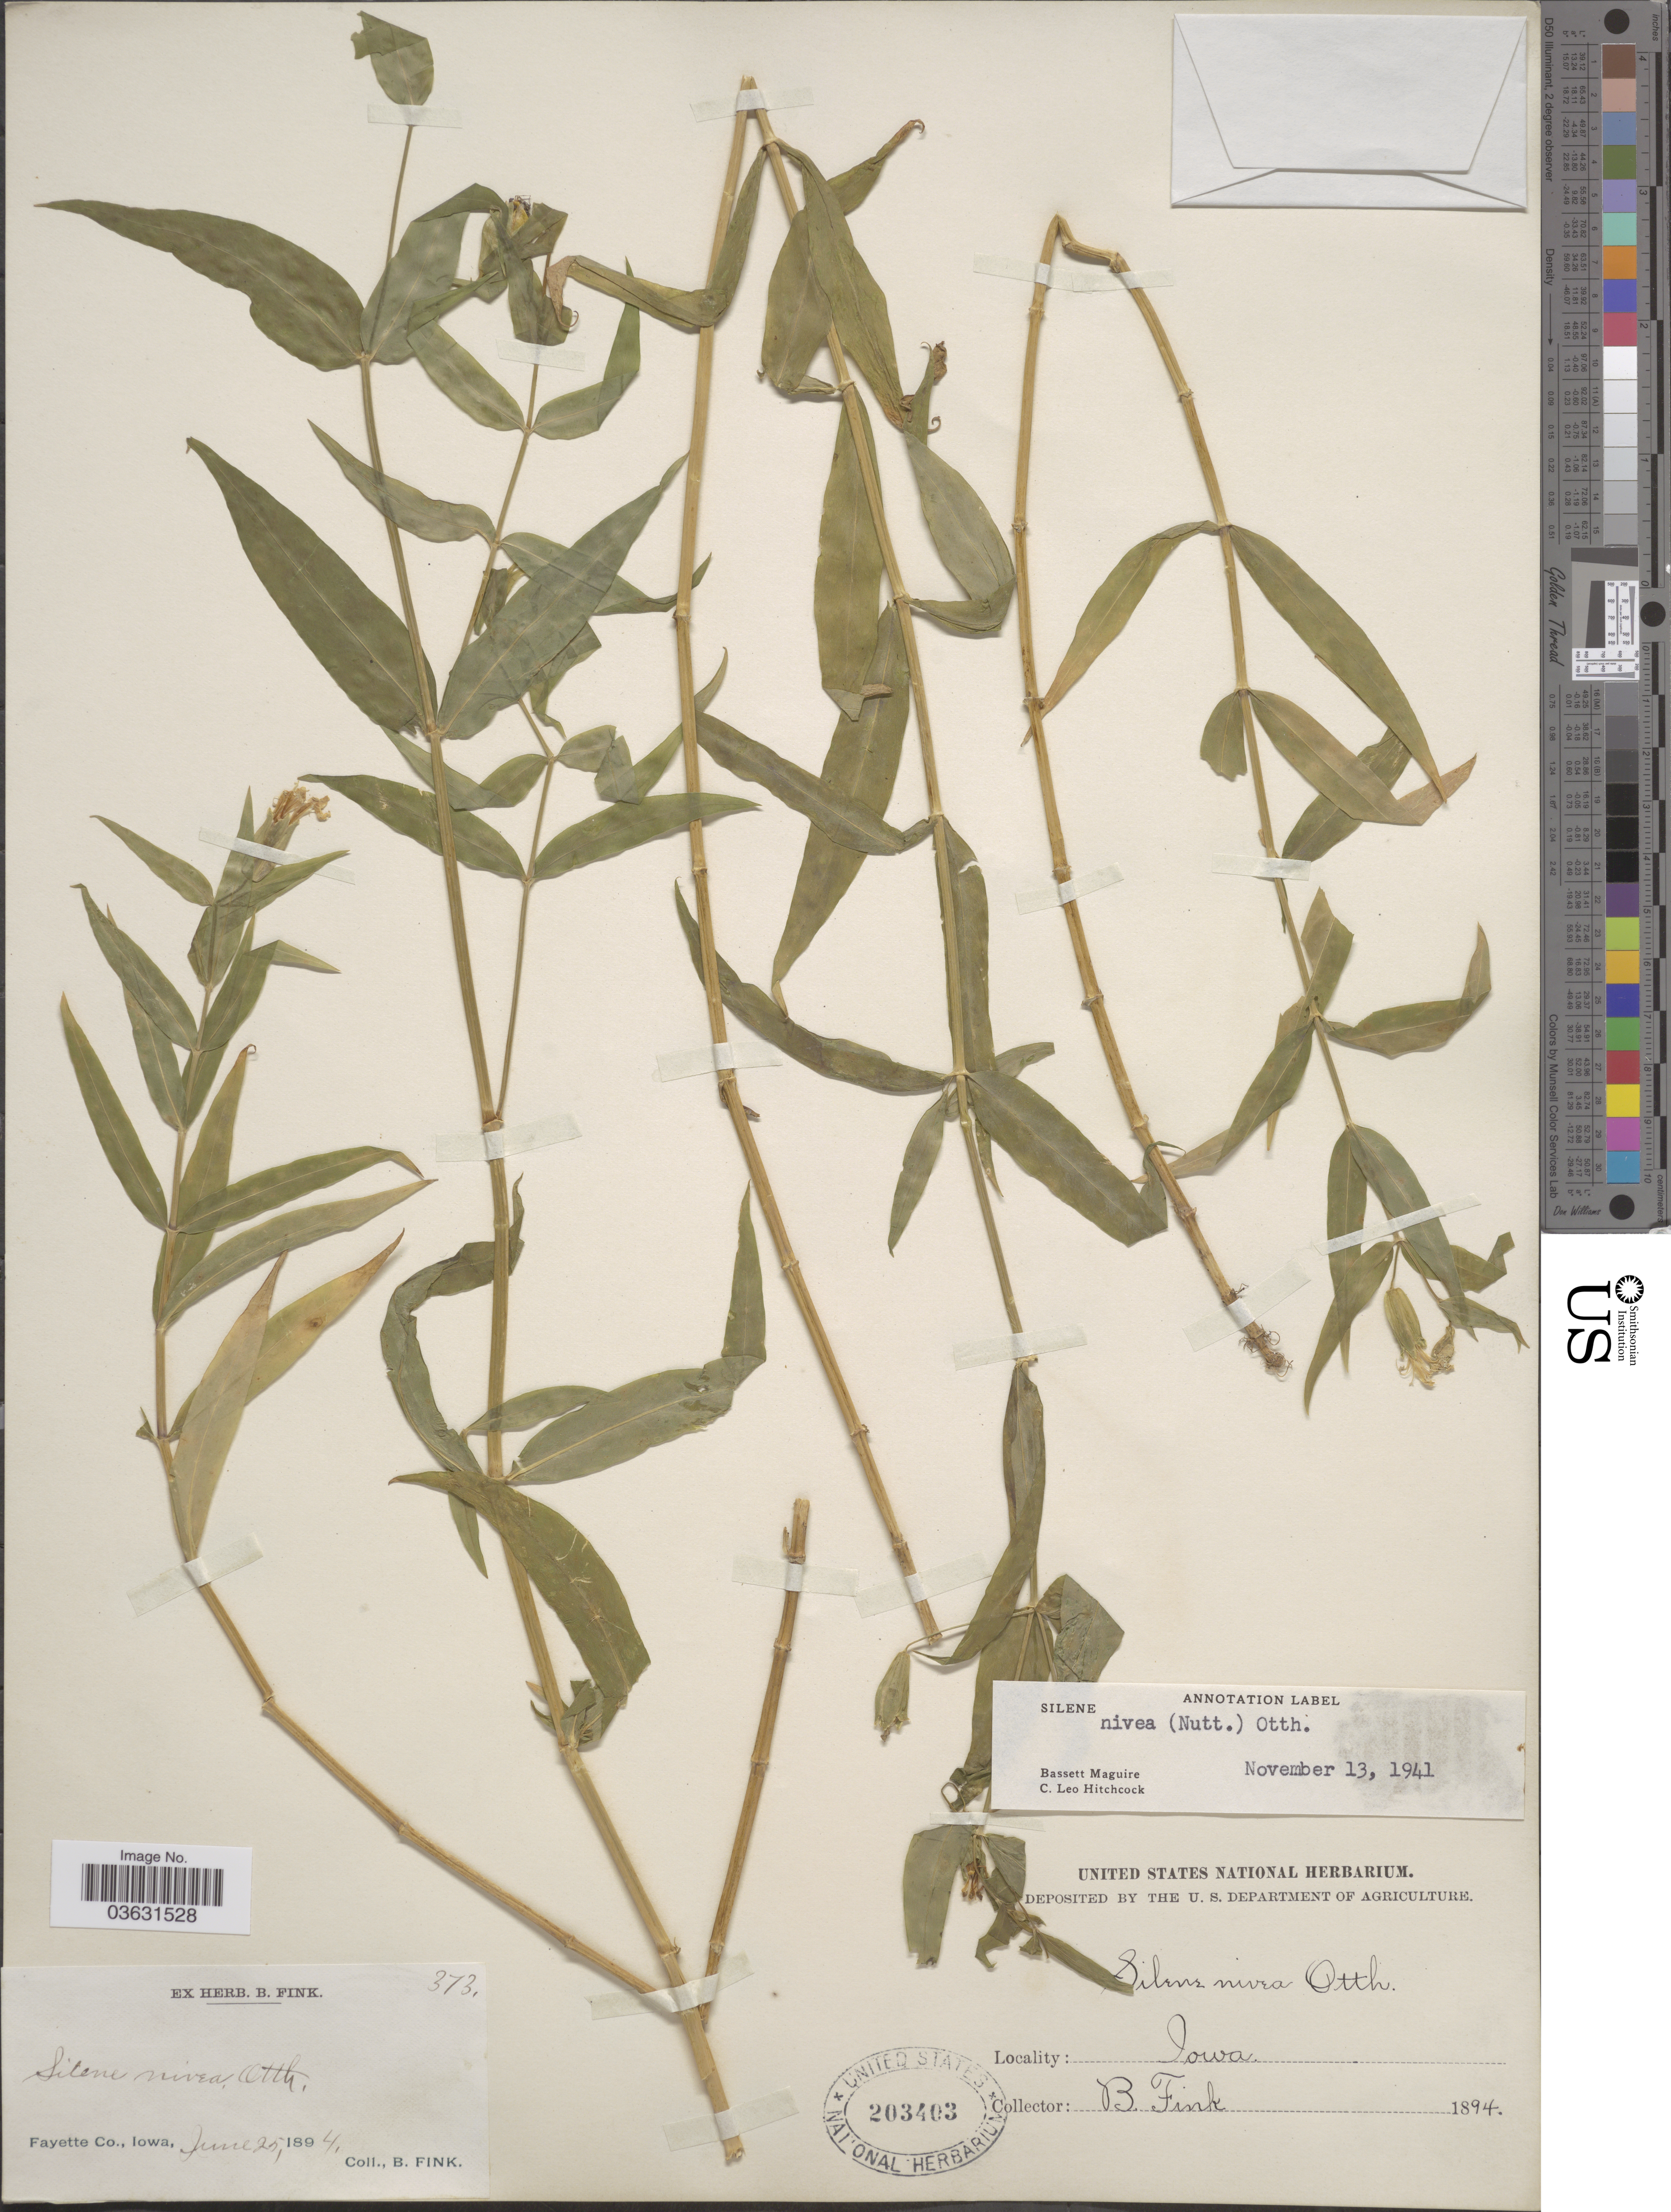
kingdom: Plantae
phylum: Tracheophyta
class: Magnoliopsida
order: Caryophyllales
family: Caryophyllaceae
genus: Silene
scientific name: Silene nivea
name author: (Nutt.) Muhl. ex DC.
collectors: B. Fink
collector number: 373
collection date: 1894-06-25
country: United States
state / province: Iowa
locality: Fayette Co.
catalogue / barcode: US 203403